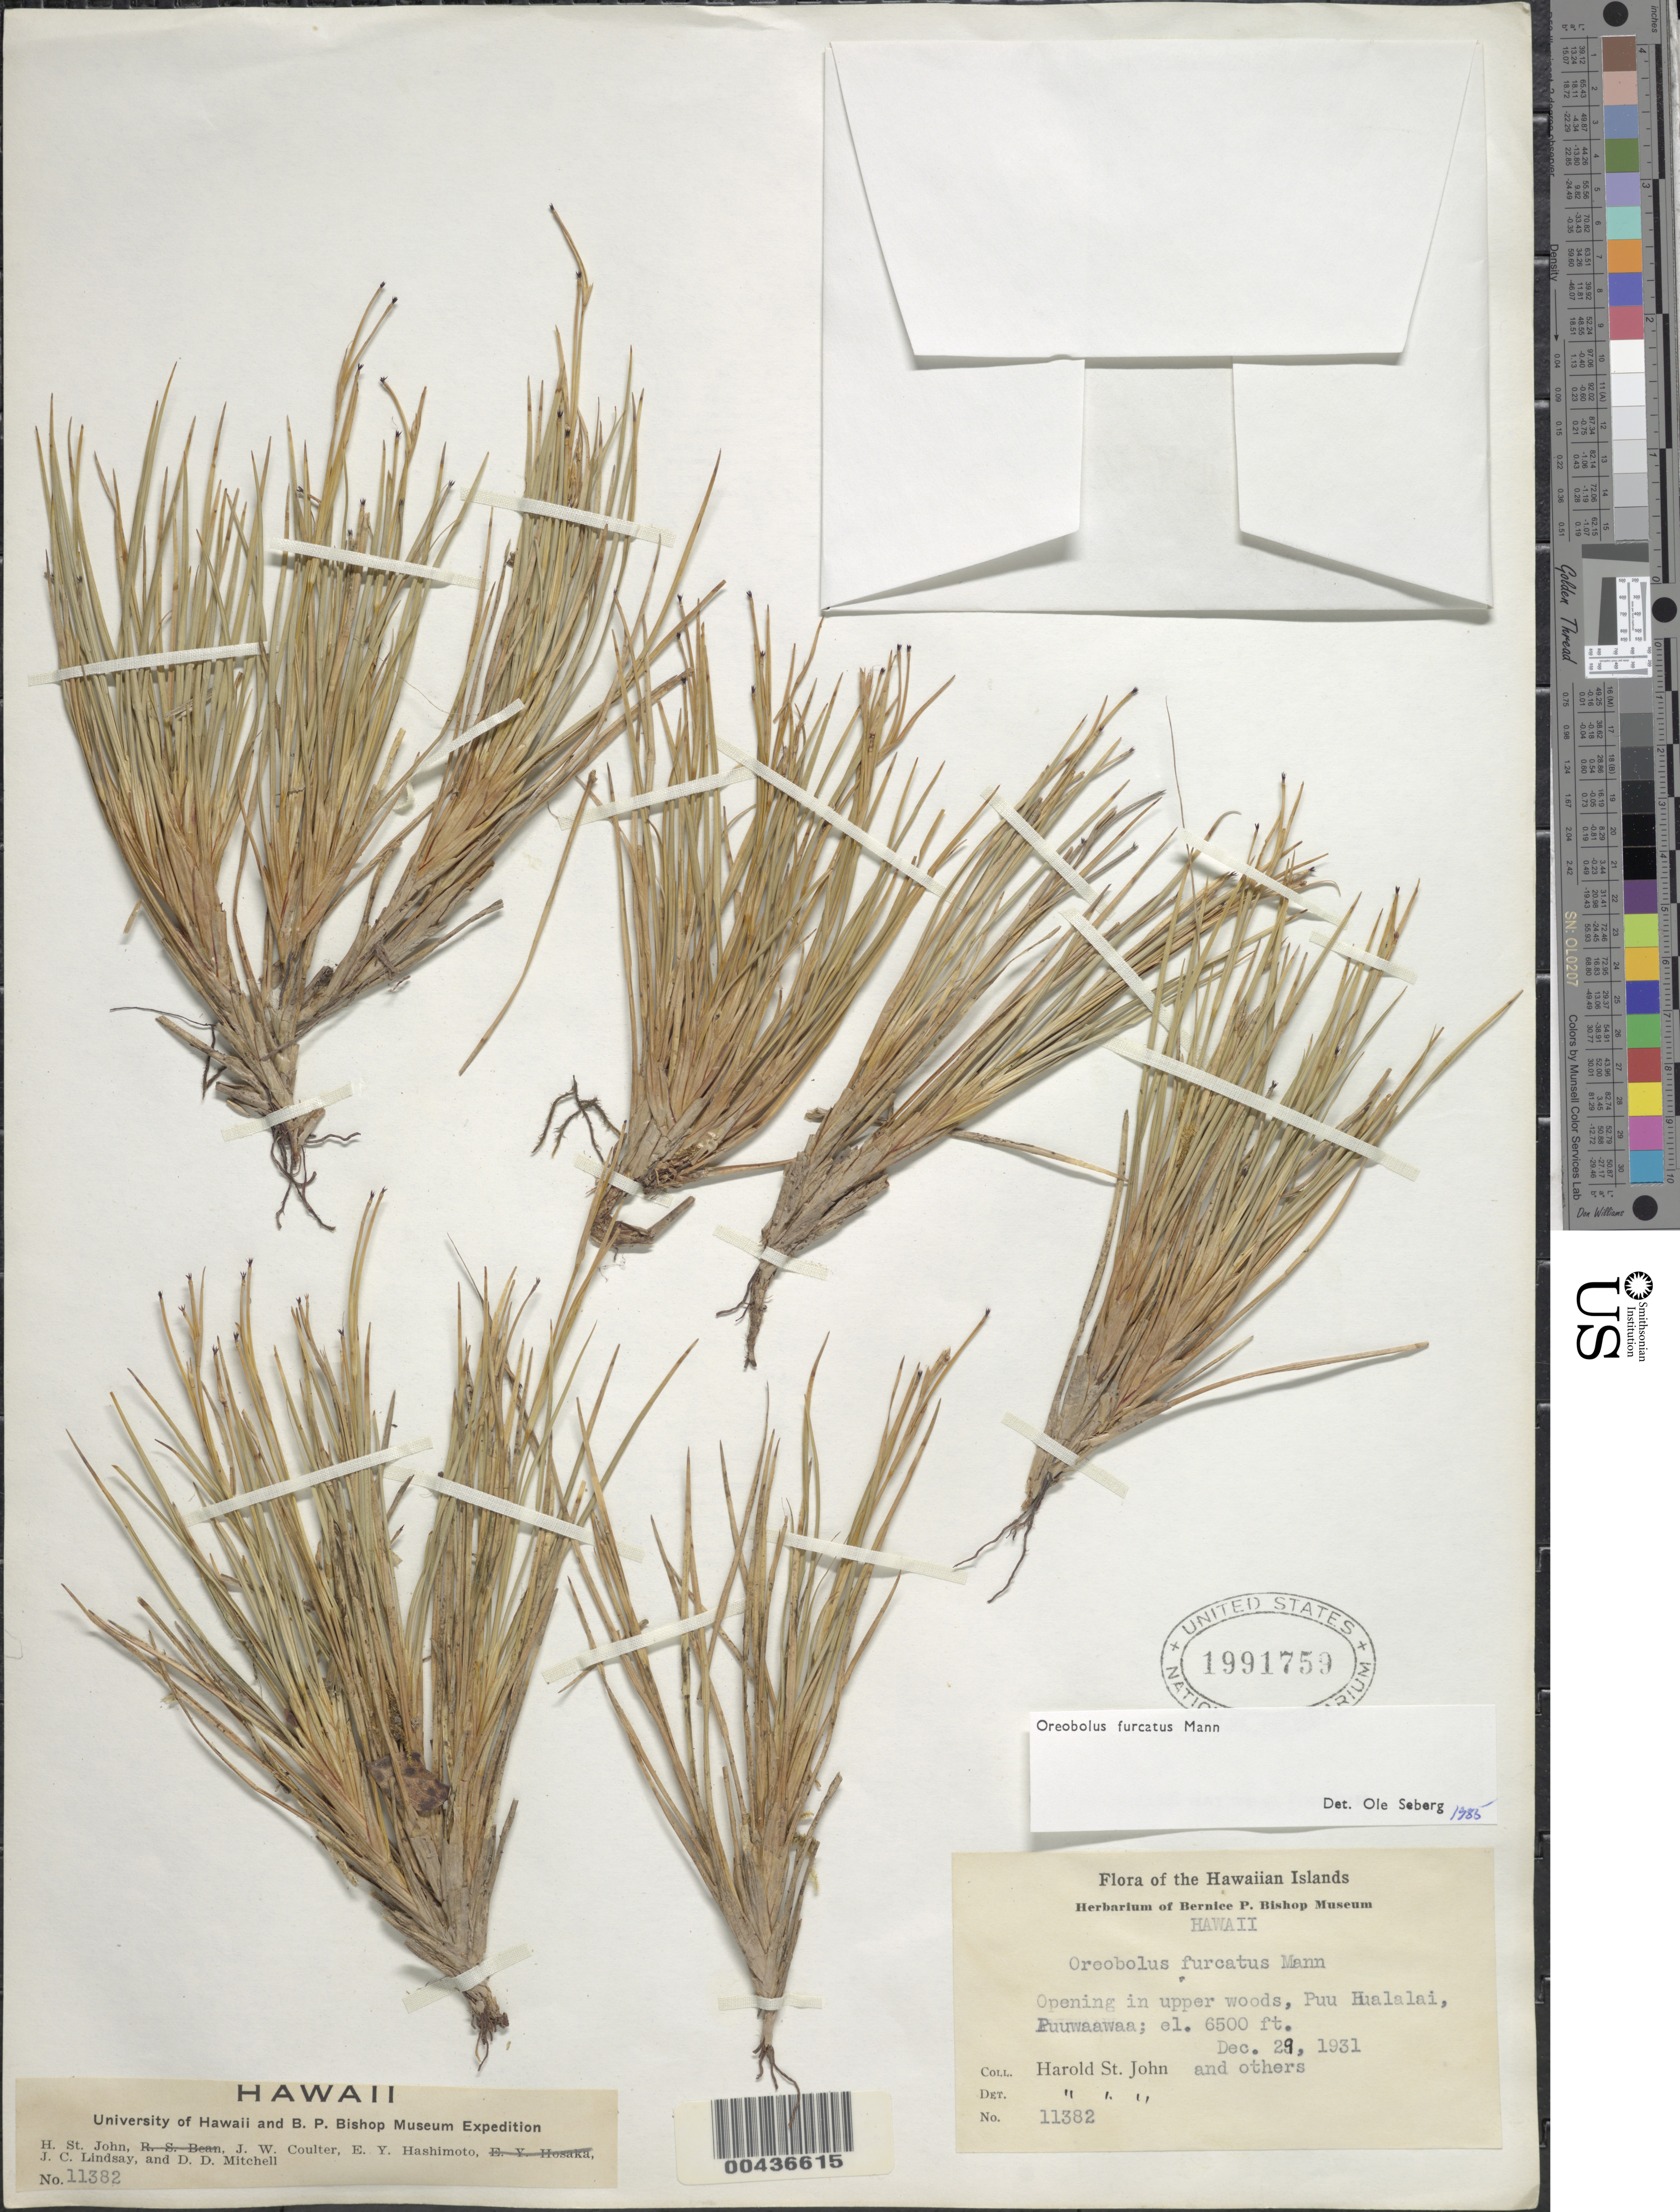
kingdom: Plantae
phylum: Tracheophyta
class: Liliopsida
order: Poales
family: Cyperaceae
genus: Oreobolus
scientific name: Oreobolus furcatus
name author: H. Mann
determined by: St. John, H.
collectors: H. St. John, J. W. Coulter & E. Hashimoto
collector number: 11382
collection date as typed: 29 Dec 1931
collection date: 1931-12-29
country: United States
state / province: Hawaii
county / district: Hawaii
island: Hawaii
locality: Opening in upper woods, Pu'u Hualalai, Pu'uwa'awa'a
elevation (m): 1981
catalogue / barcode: US 1991759